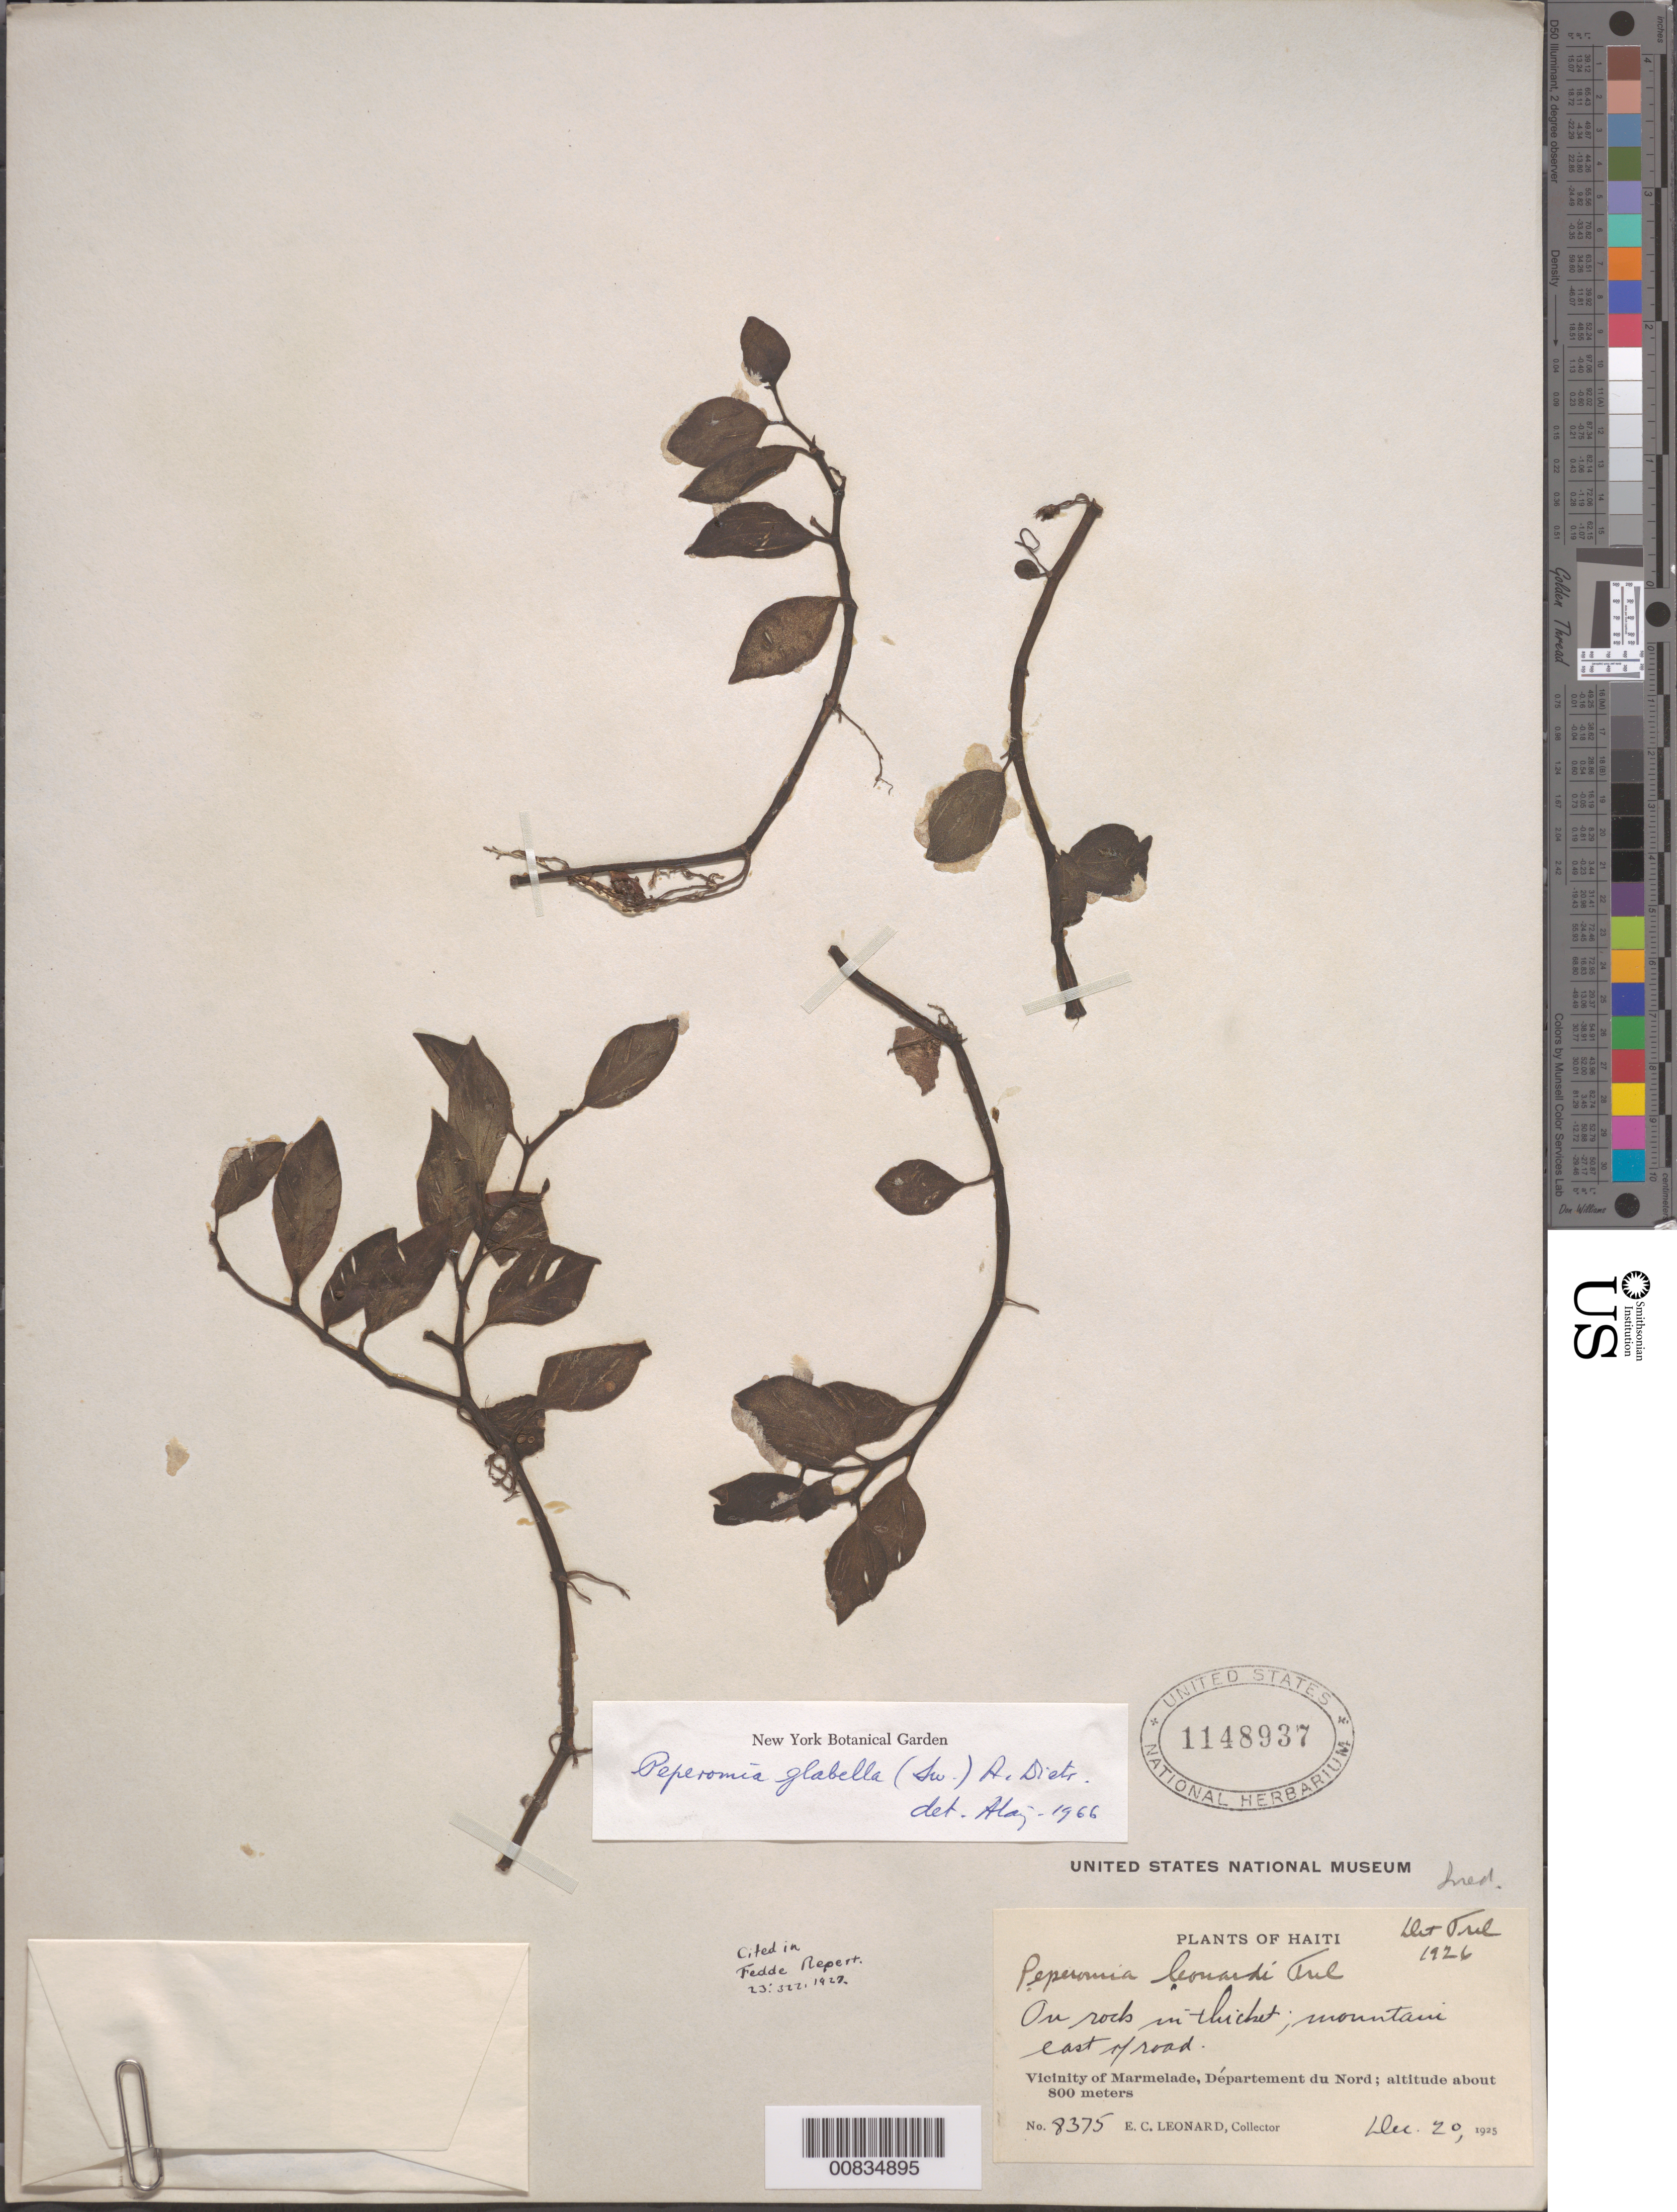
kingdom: Plantae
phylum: Tracheophyta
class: Magnoliopsida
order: Piperales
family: Piperaceae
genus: Peperomia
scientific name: Peperomia glabella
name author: (Sw.) A. Dietr.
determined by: Liogier, Alain H.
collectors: E. C. Leonard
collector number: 8375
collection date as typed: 20 Dec 1925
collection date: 1925-12-20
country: Haiti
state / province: Nord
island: Hispaniola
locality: Vicinity of Marmelade, mountain east of road.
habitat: On rocks in thicket.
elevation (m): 800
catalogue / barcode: US 1148937